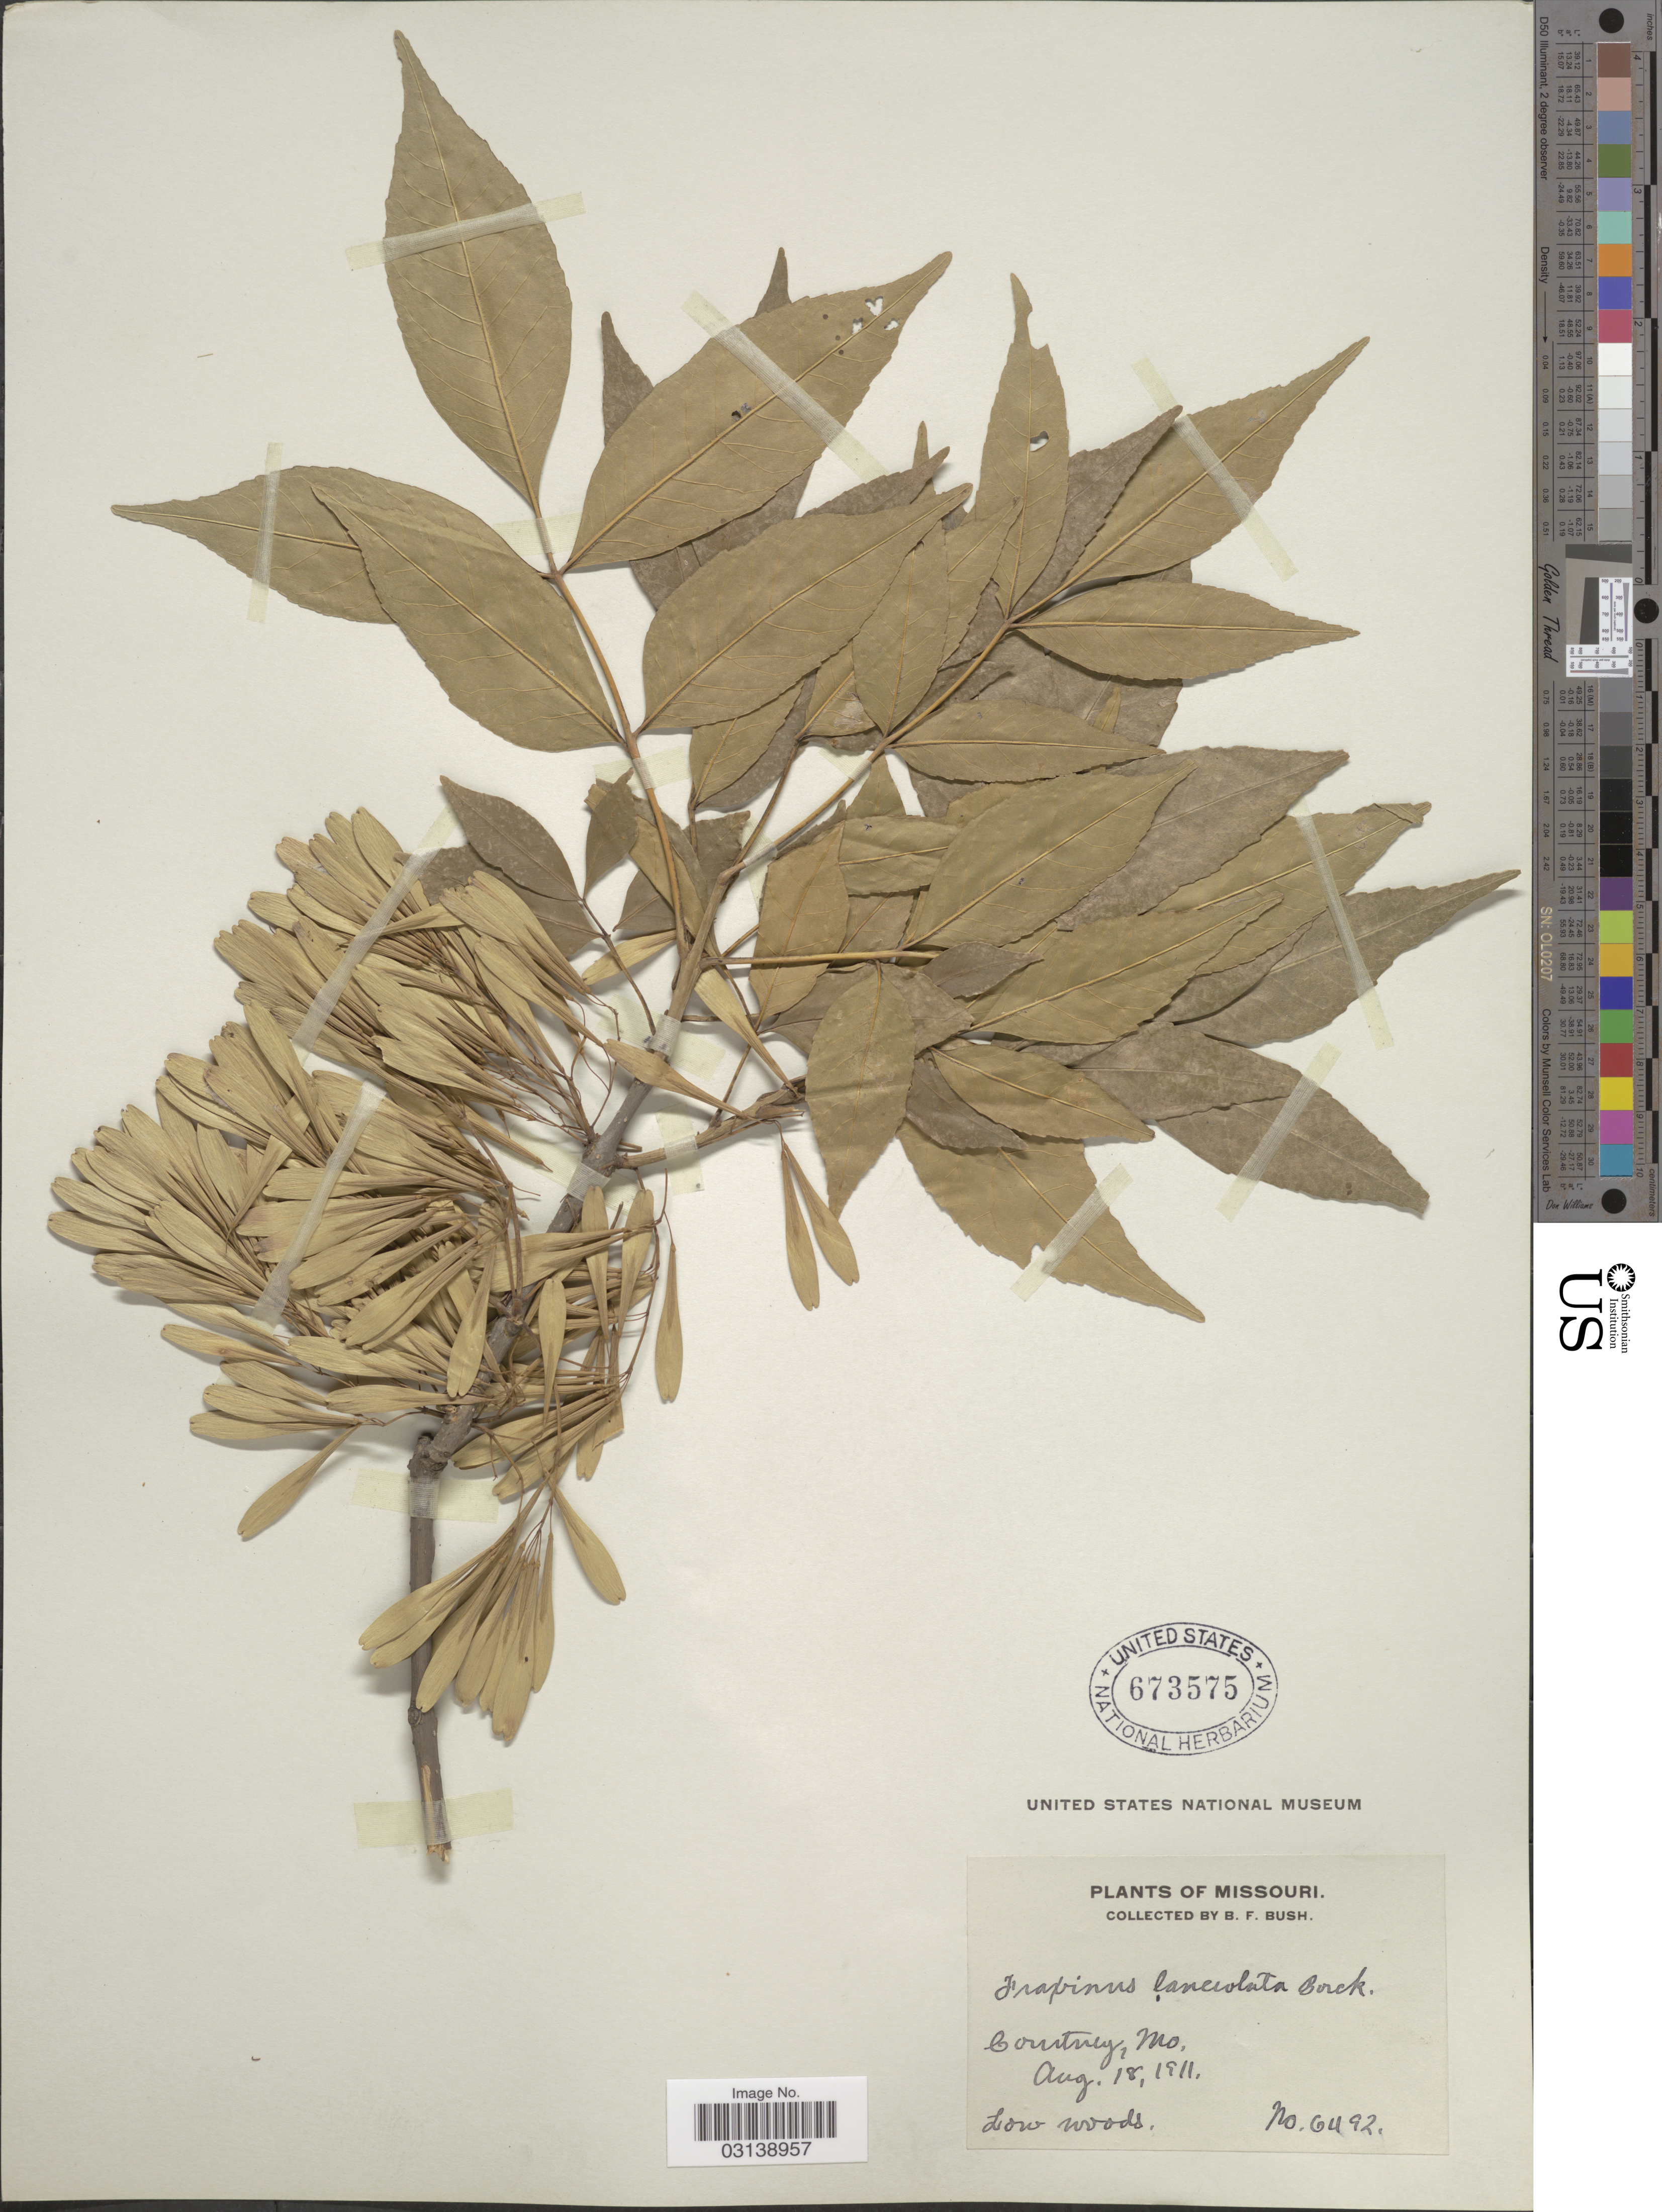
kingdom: Plantae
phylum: Tracheophyta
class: Magnoliopsida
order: Lamiales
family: Oleaceae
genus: Fraxinus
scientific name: Fraxinus pennsylvanica var. campestris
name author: (Britton) F.C. Gates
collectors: B. F. Bush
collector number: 6492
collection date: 1911-08-18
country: United States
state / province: Missouri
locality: Courtney.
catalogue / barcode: US 673575